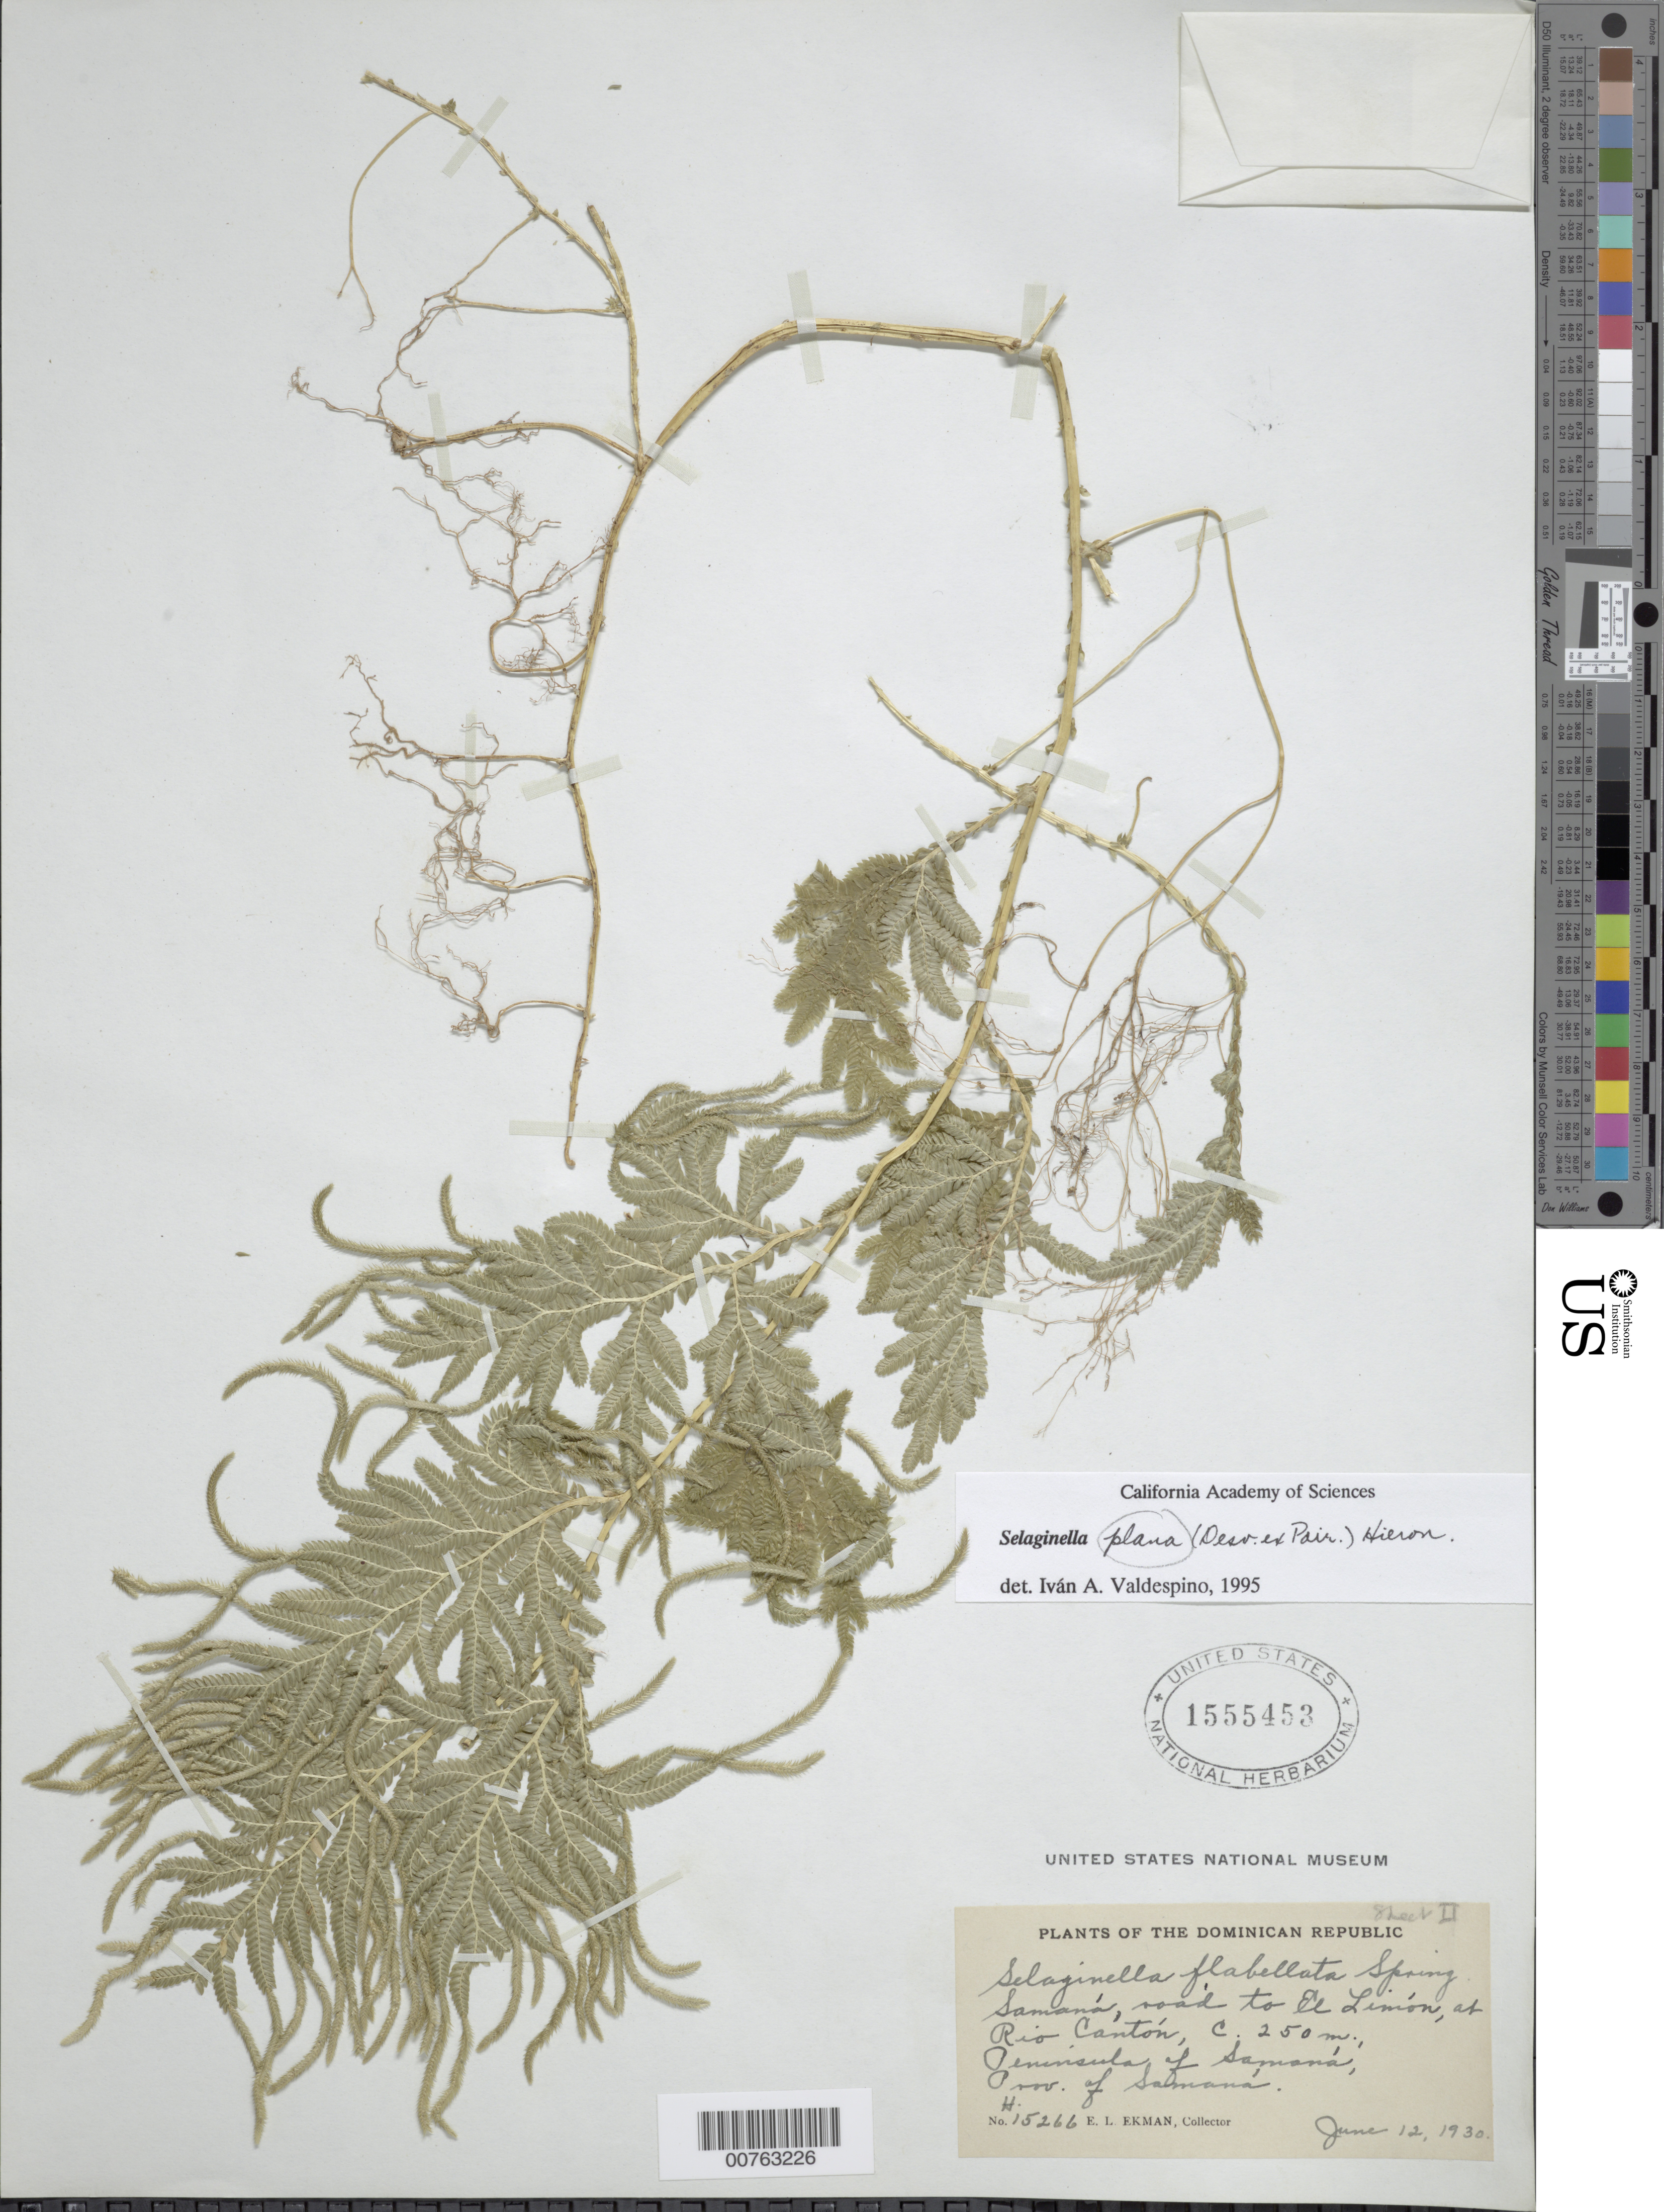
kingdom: Plantae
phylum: Tracheophyta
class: Lycopodiopsida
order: Selaginellales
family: Selaginellaceae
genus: Selaginella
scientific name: Selaginella plana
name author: (Desv. ex Poir.) Hieron.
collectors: E. L. Ekman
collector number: H 15266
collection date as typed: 12 Jun 1930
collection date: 1930-06-12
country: Dominican Republic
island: Hispaniola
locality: Península de Samaná. Provincia de Samaná, Samaná, road to El Limón at Río Cantón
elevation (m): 250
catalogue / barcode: US 1555453